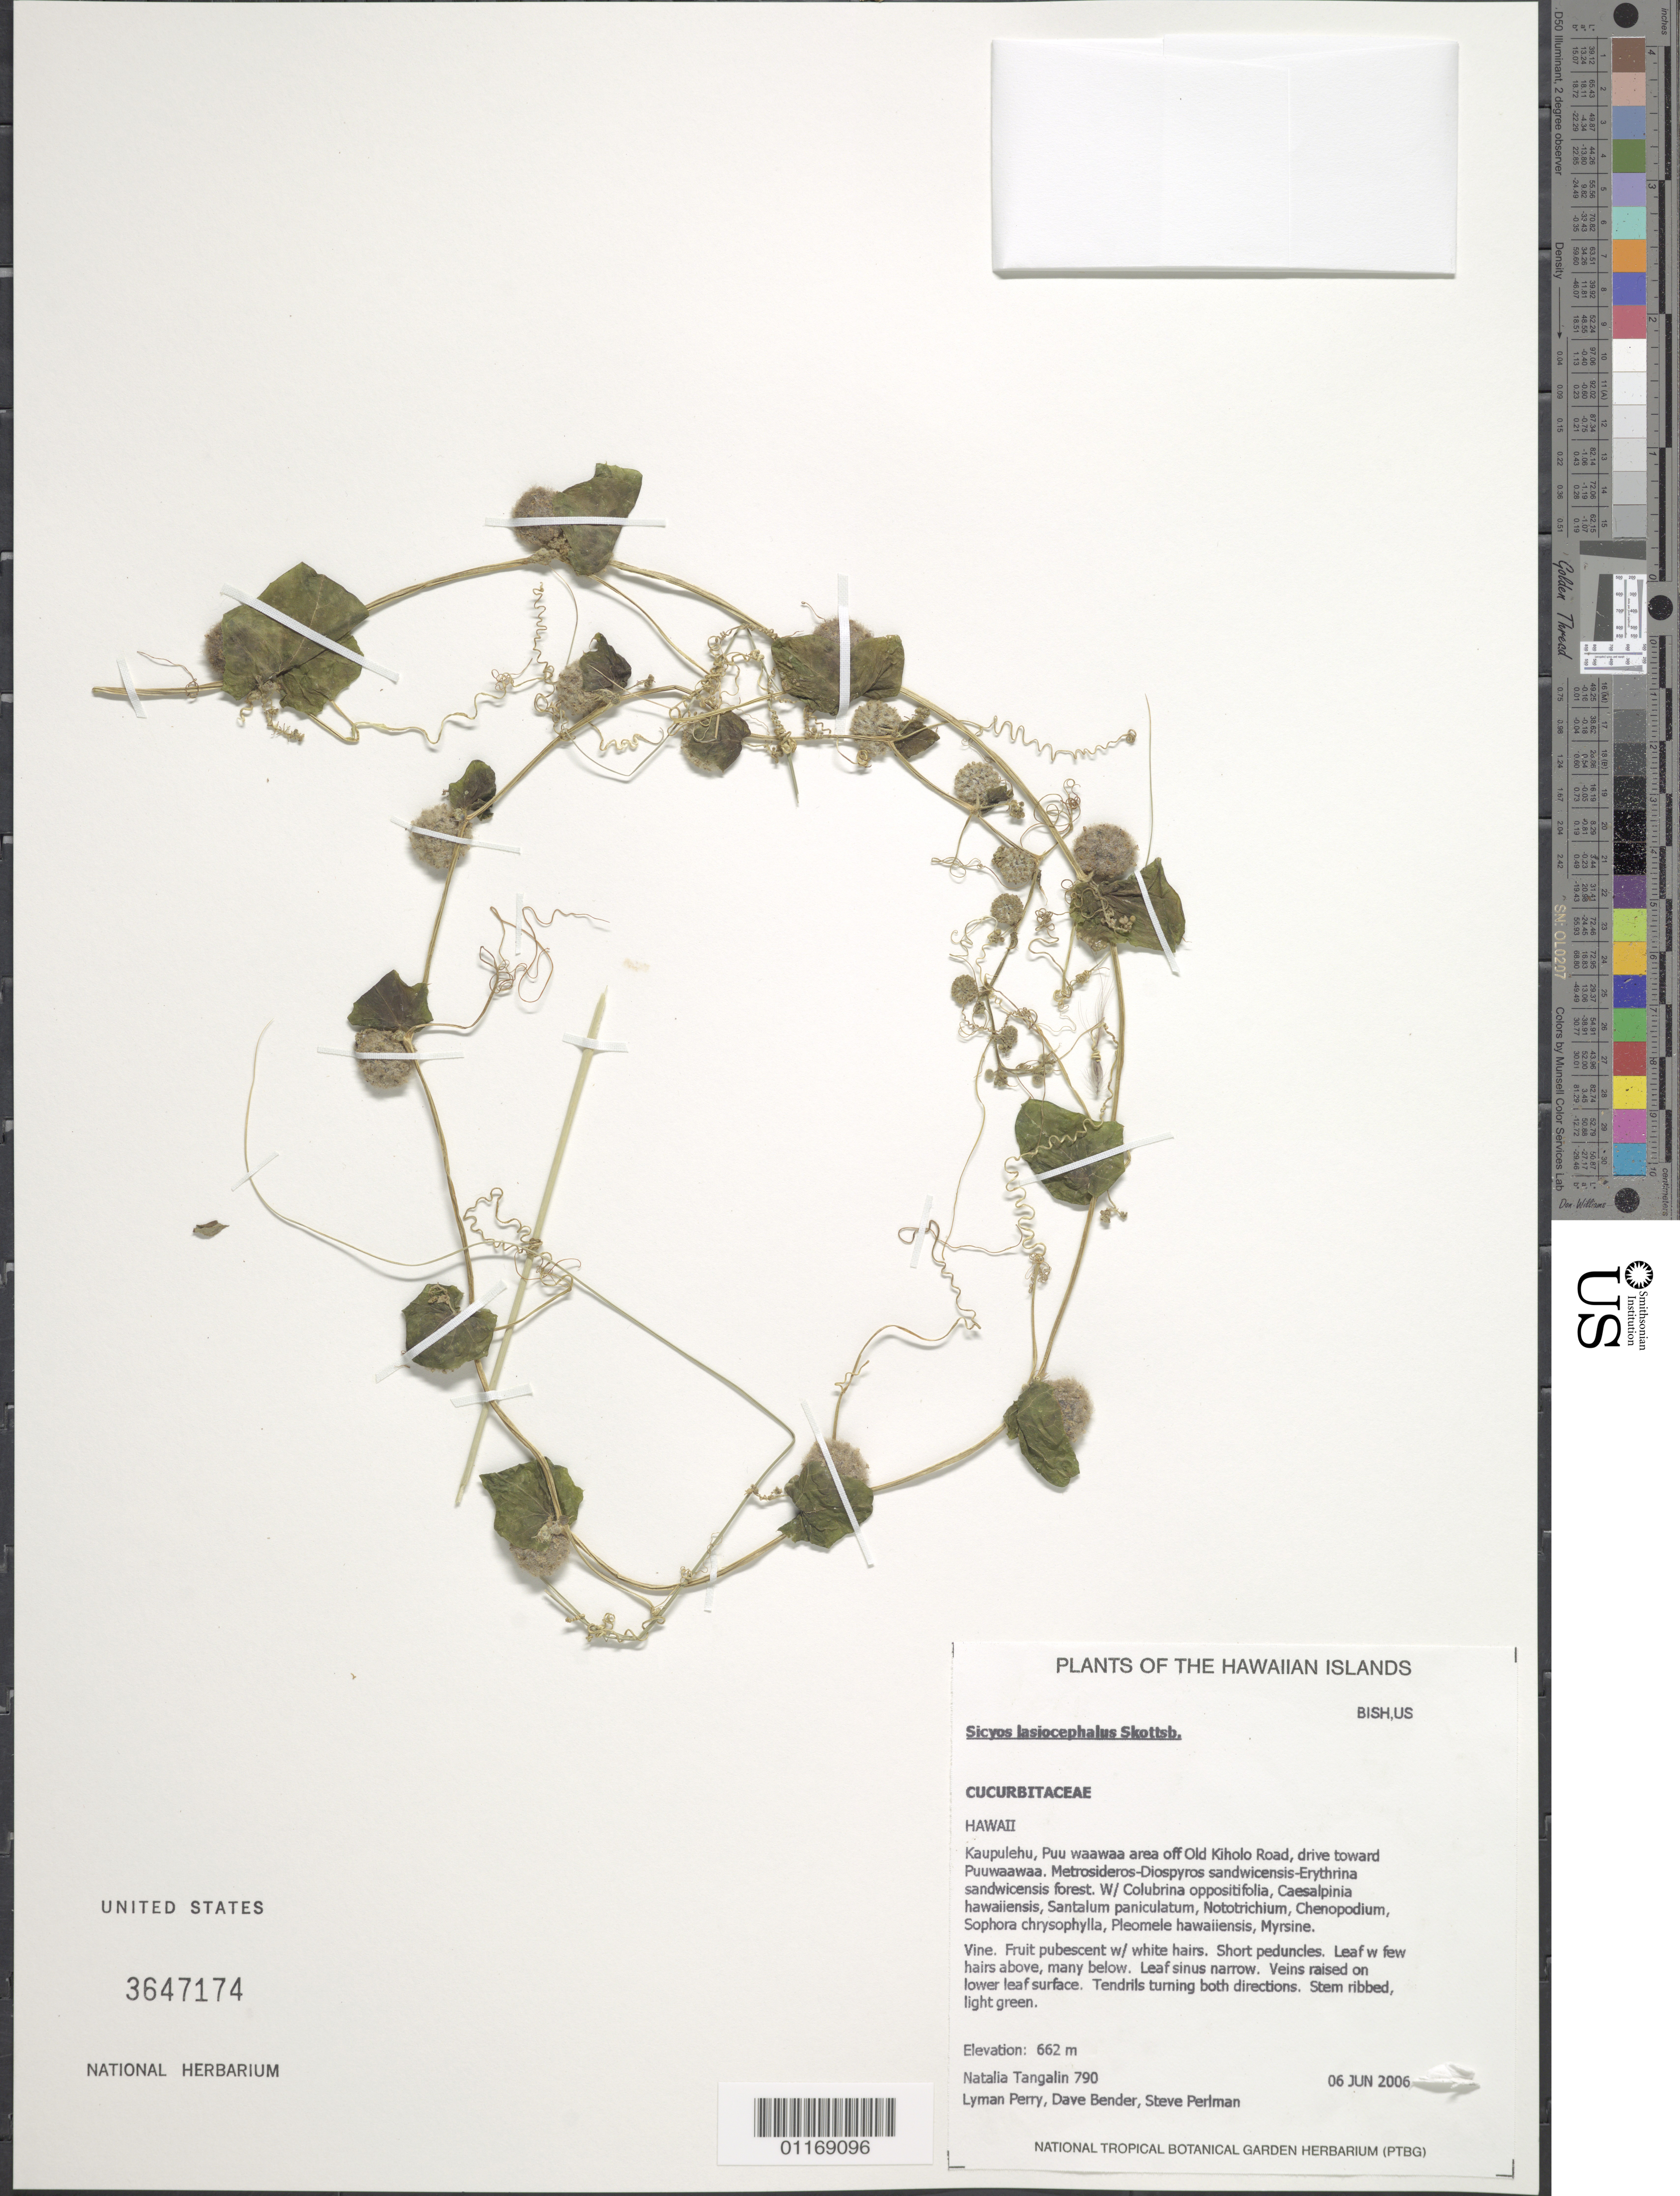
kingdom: Plantae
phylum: Tracheophyta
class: Magnoliopsida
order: Cucurbitales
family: Cucurbitaceae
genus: Sicyos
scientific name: Sicyos lasiocephalus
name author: Skottsb.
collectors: N. Tangalin, L. Perry, D. Bender & S. P. Perlman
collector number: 790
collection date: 2006-06-06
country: United States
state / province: Hawaii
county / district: Hawaii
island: Hawaii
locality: Kaupulehu, Pu'uwa'awa'a area of Old Kiholo Road, drive toward Pu'uwa'awa'a.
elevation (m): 662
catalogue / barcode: US 3647174